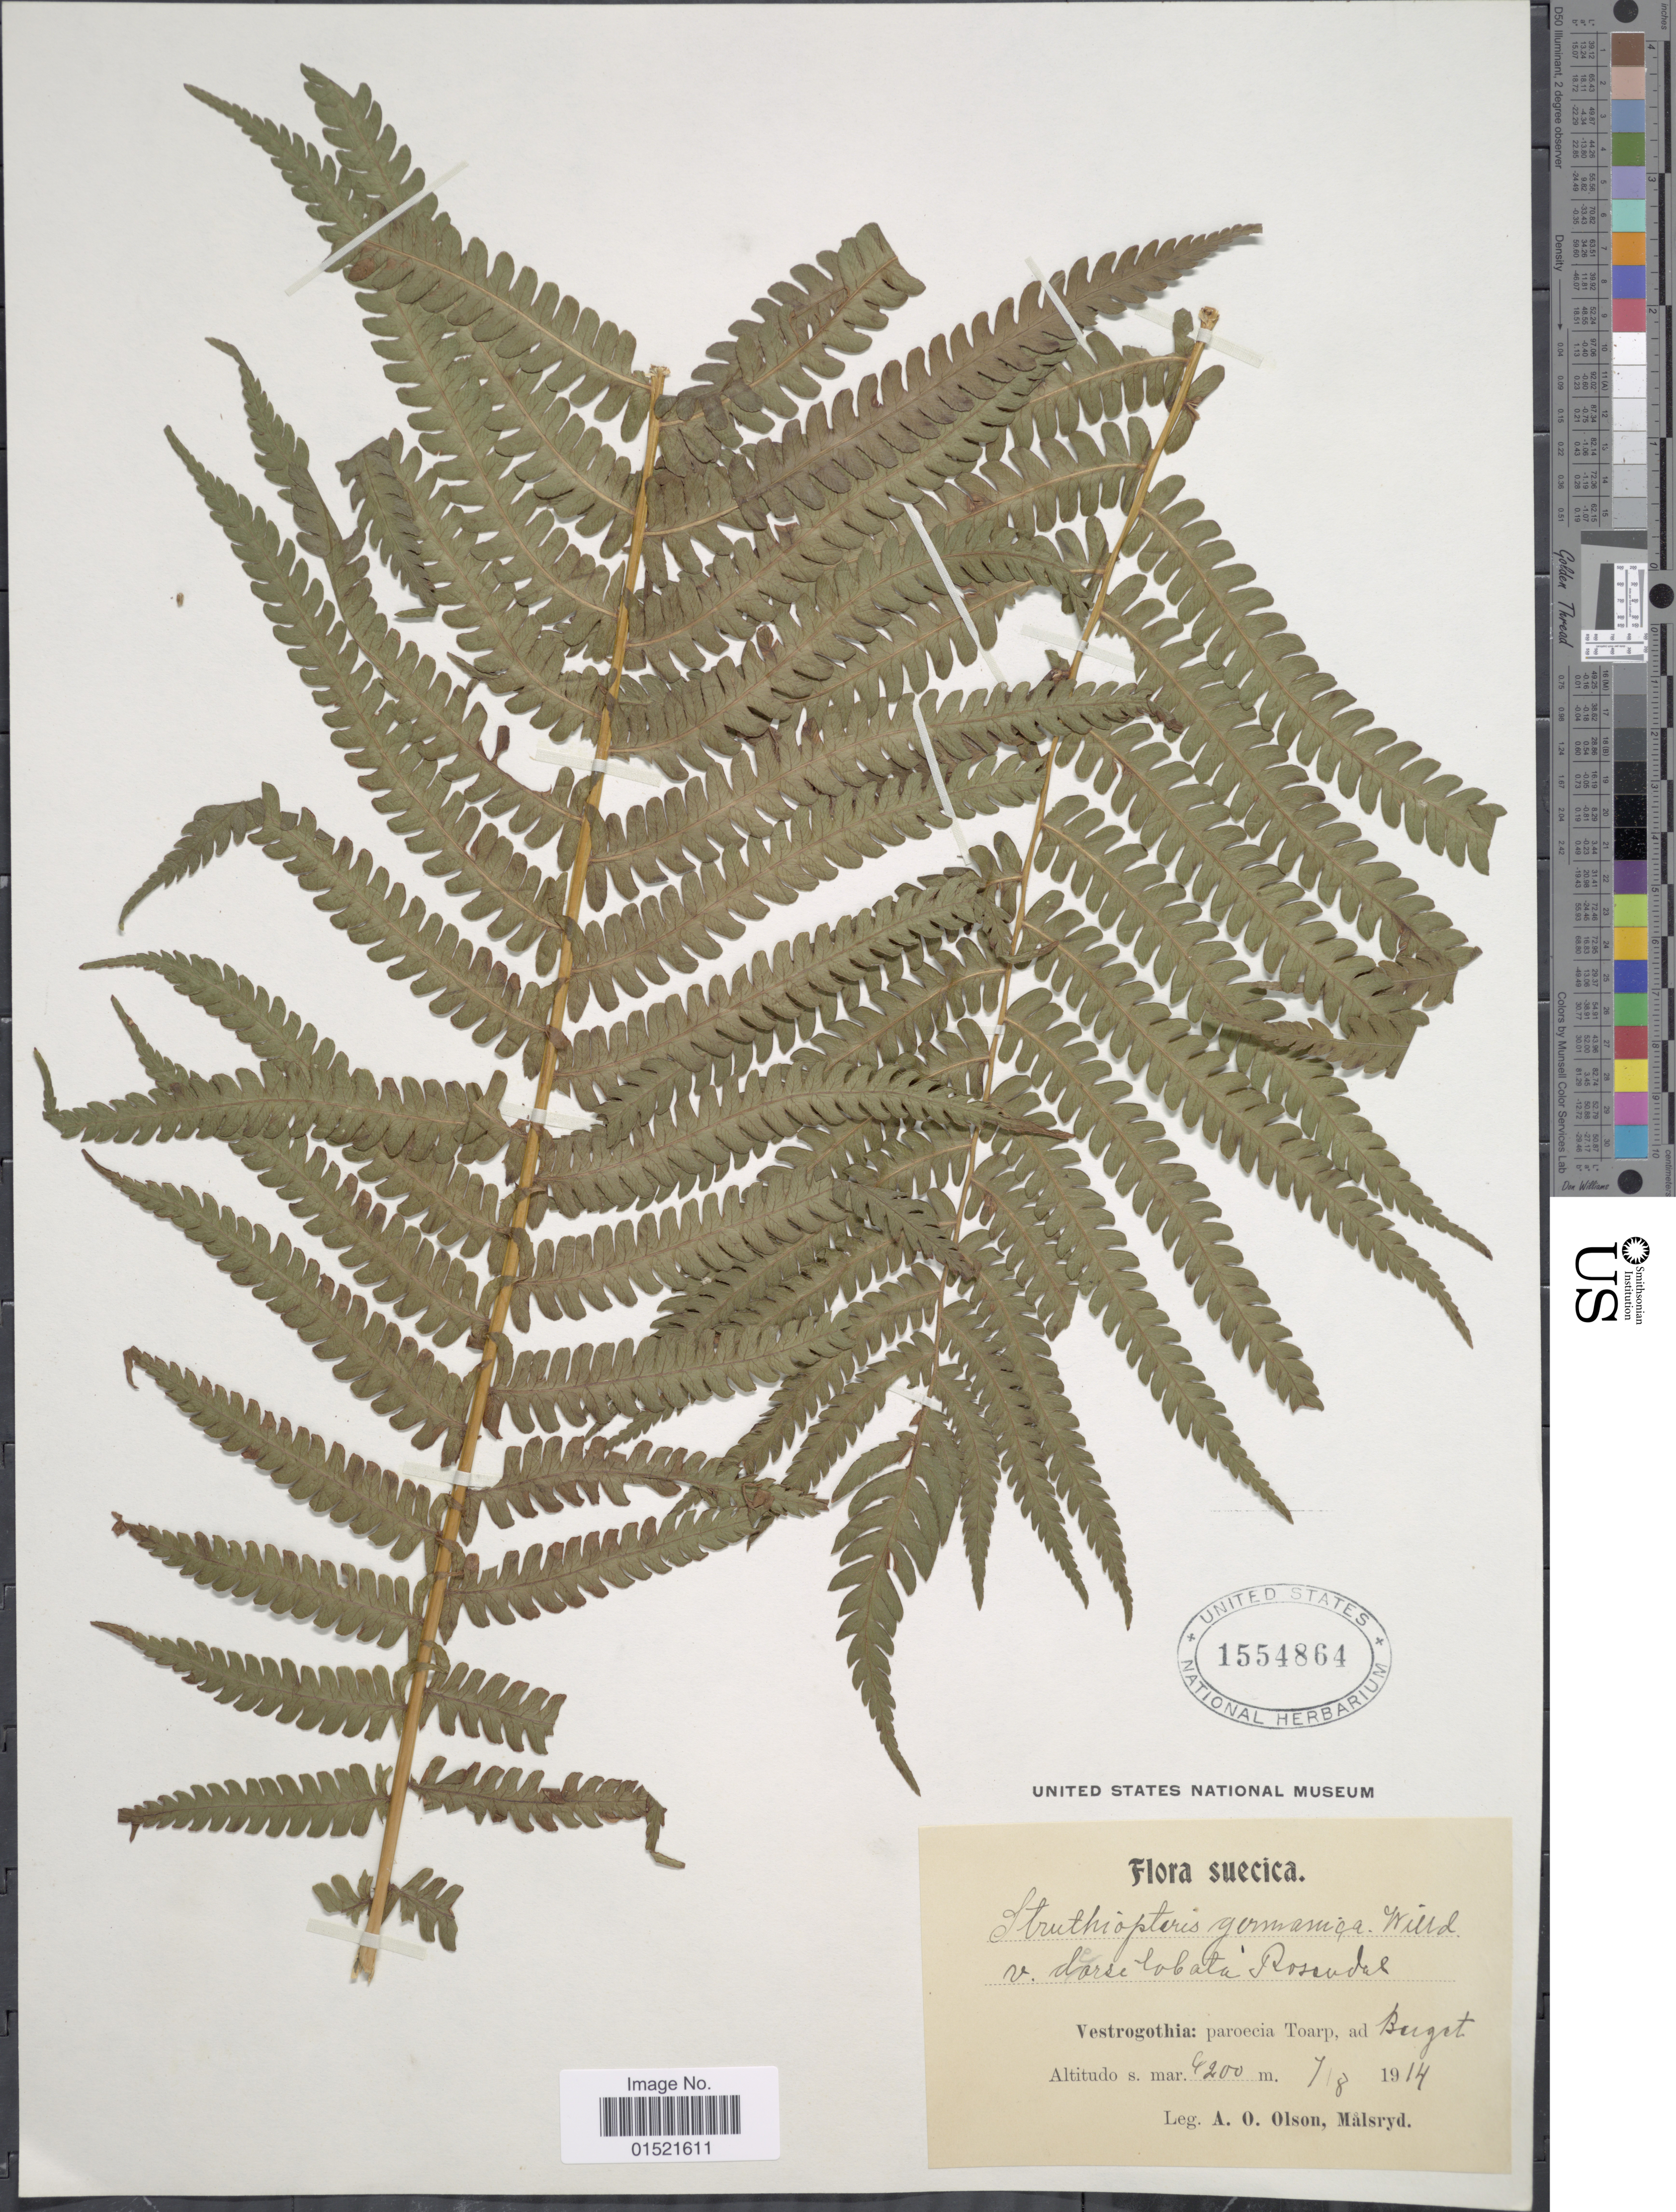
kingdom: Plantae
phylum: Tracheophyta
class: Polypodiopsida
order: Polypodiales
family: Onocleaceae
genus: Matteuccia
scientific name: Matteuccia struthiopteris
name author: (L.) Tod.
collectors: A. Olson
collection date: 1914-07-08 or 1914-08-07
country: Sweden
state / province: Västra Götaland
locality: parish Toarp, Berget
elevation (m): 200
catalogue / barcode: US 1554864